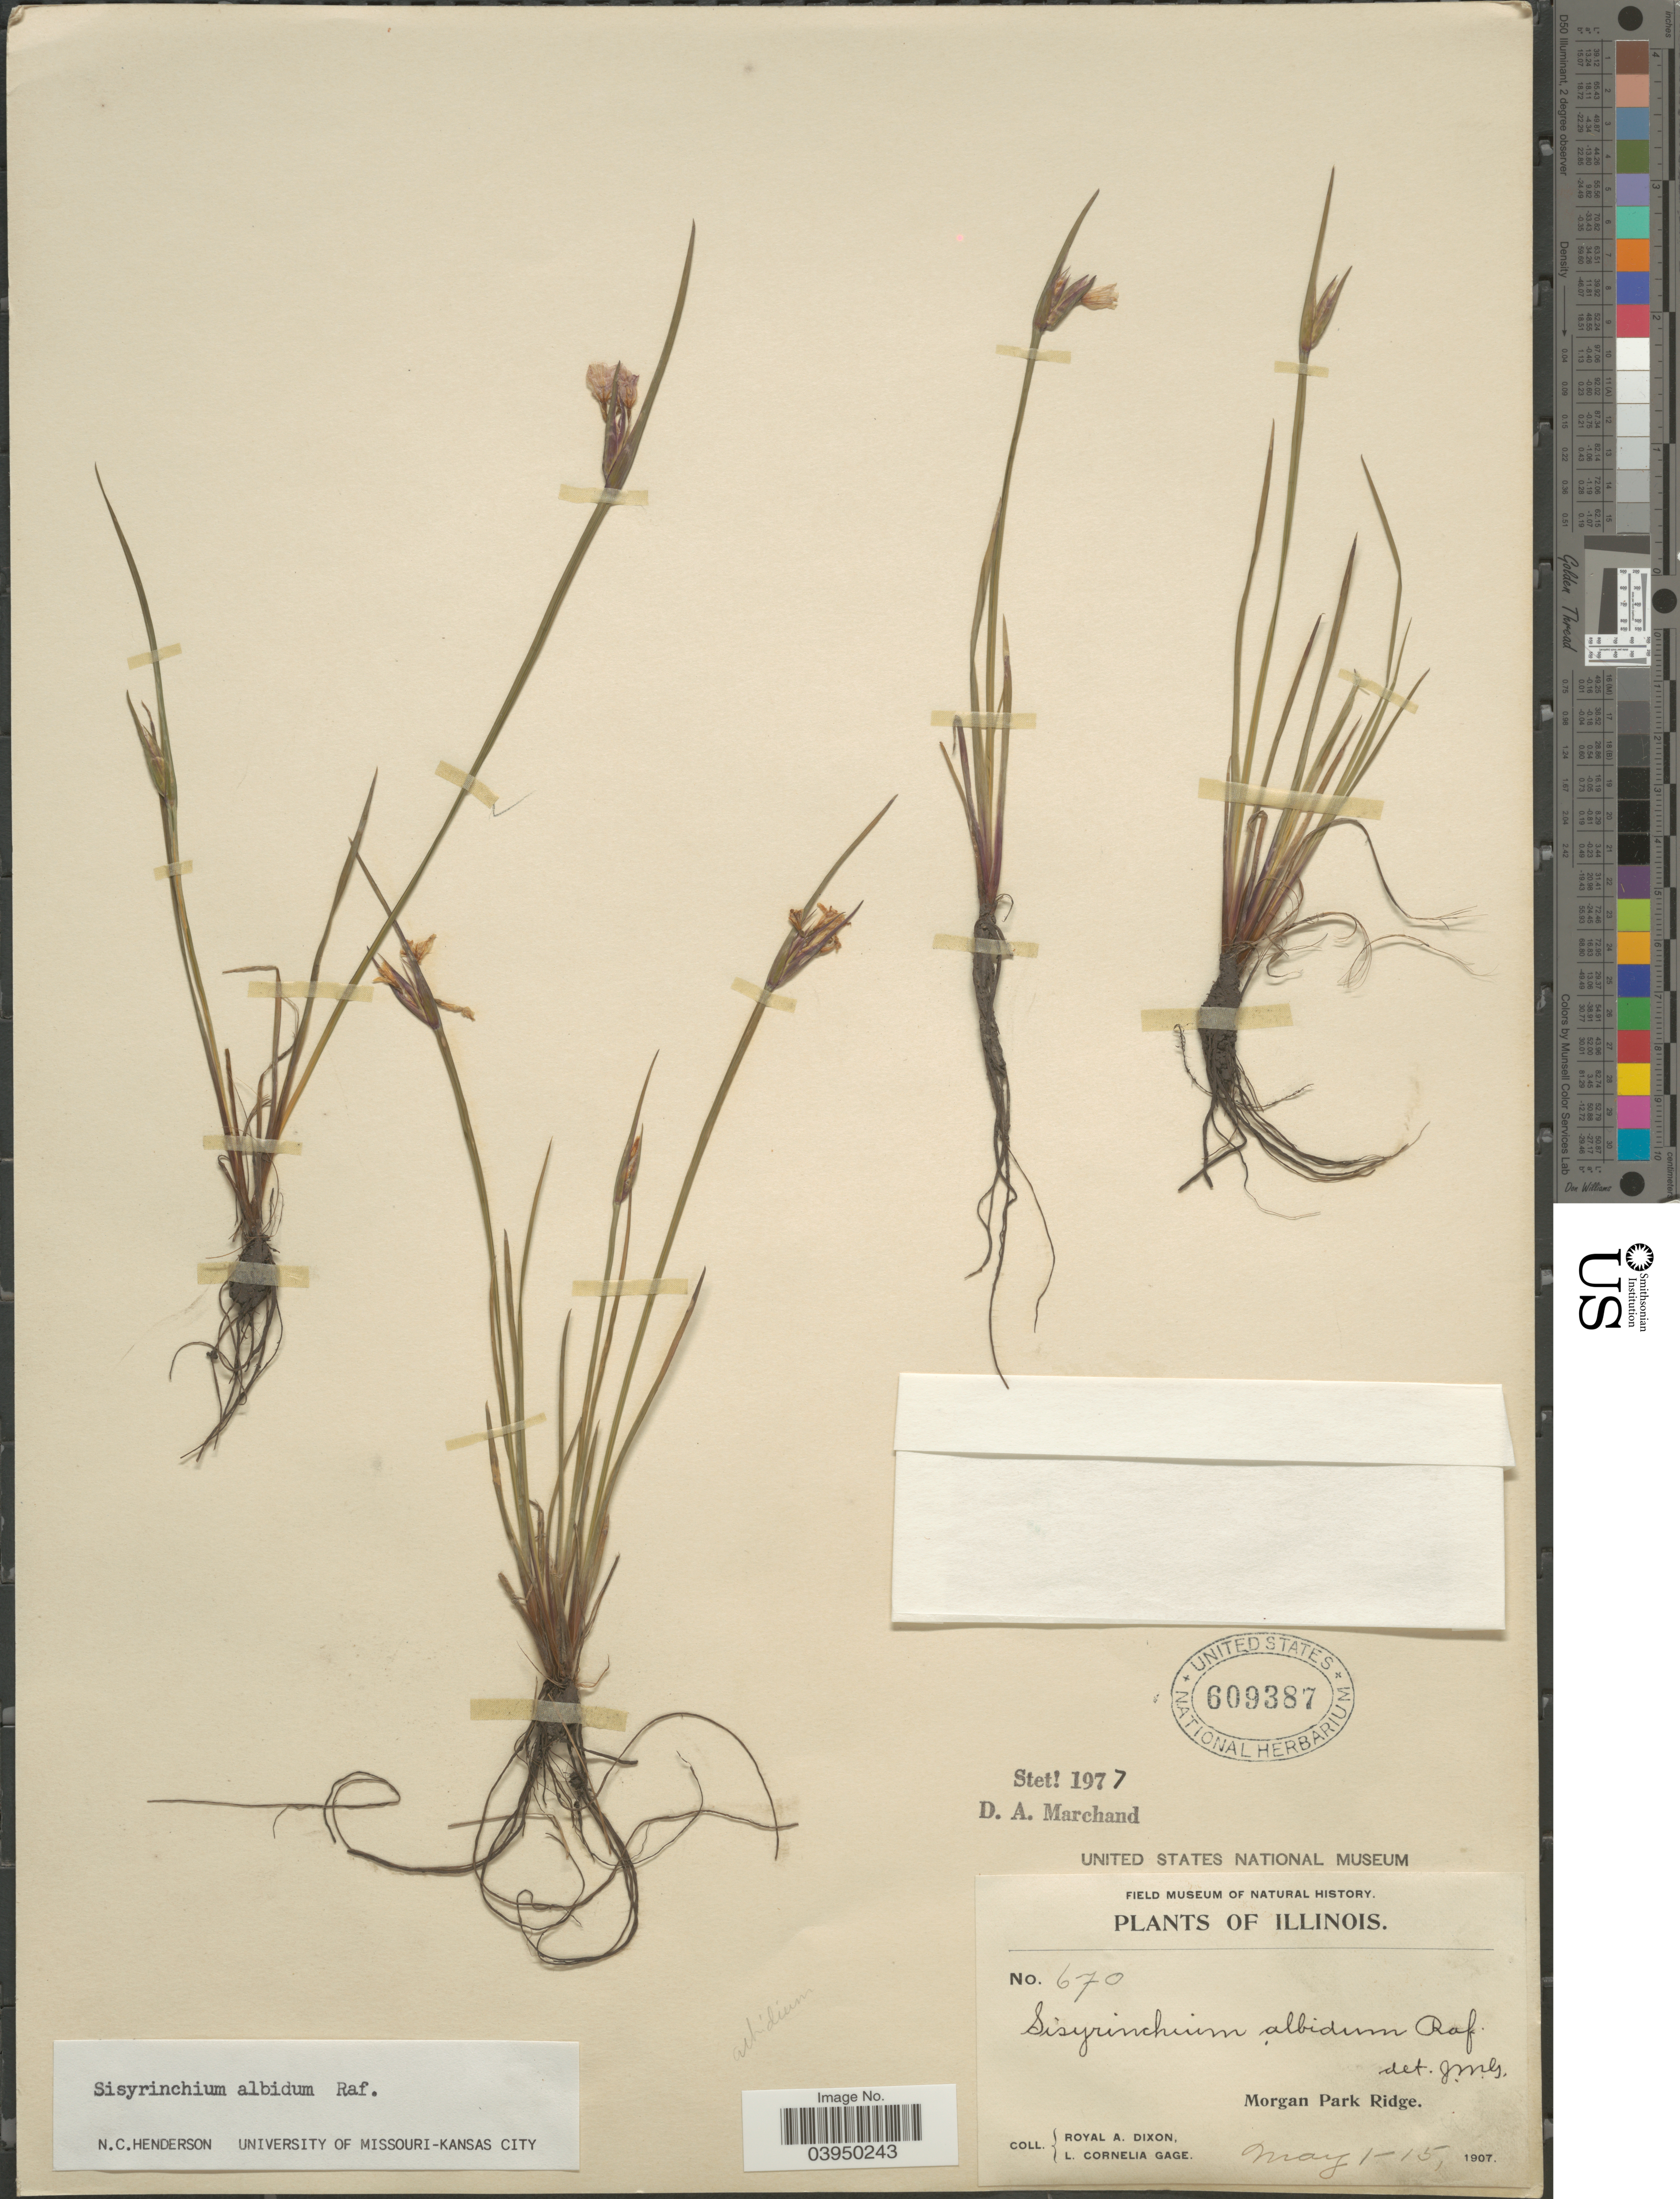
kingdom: Plantae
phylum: Tracheophyta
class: Liliopsida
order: Asparagales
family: Iridaceae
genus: Sisyrinchium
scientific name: Sisyrinchium albidum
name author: Raf.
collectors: R. A. Dixon & L. Gage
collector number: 670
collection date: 1907-05-01/1907-05-15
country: United States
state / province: Illinois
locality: Morgan Park Ridge.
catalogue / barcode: US 609387